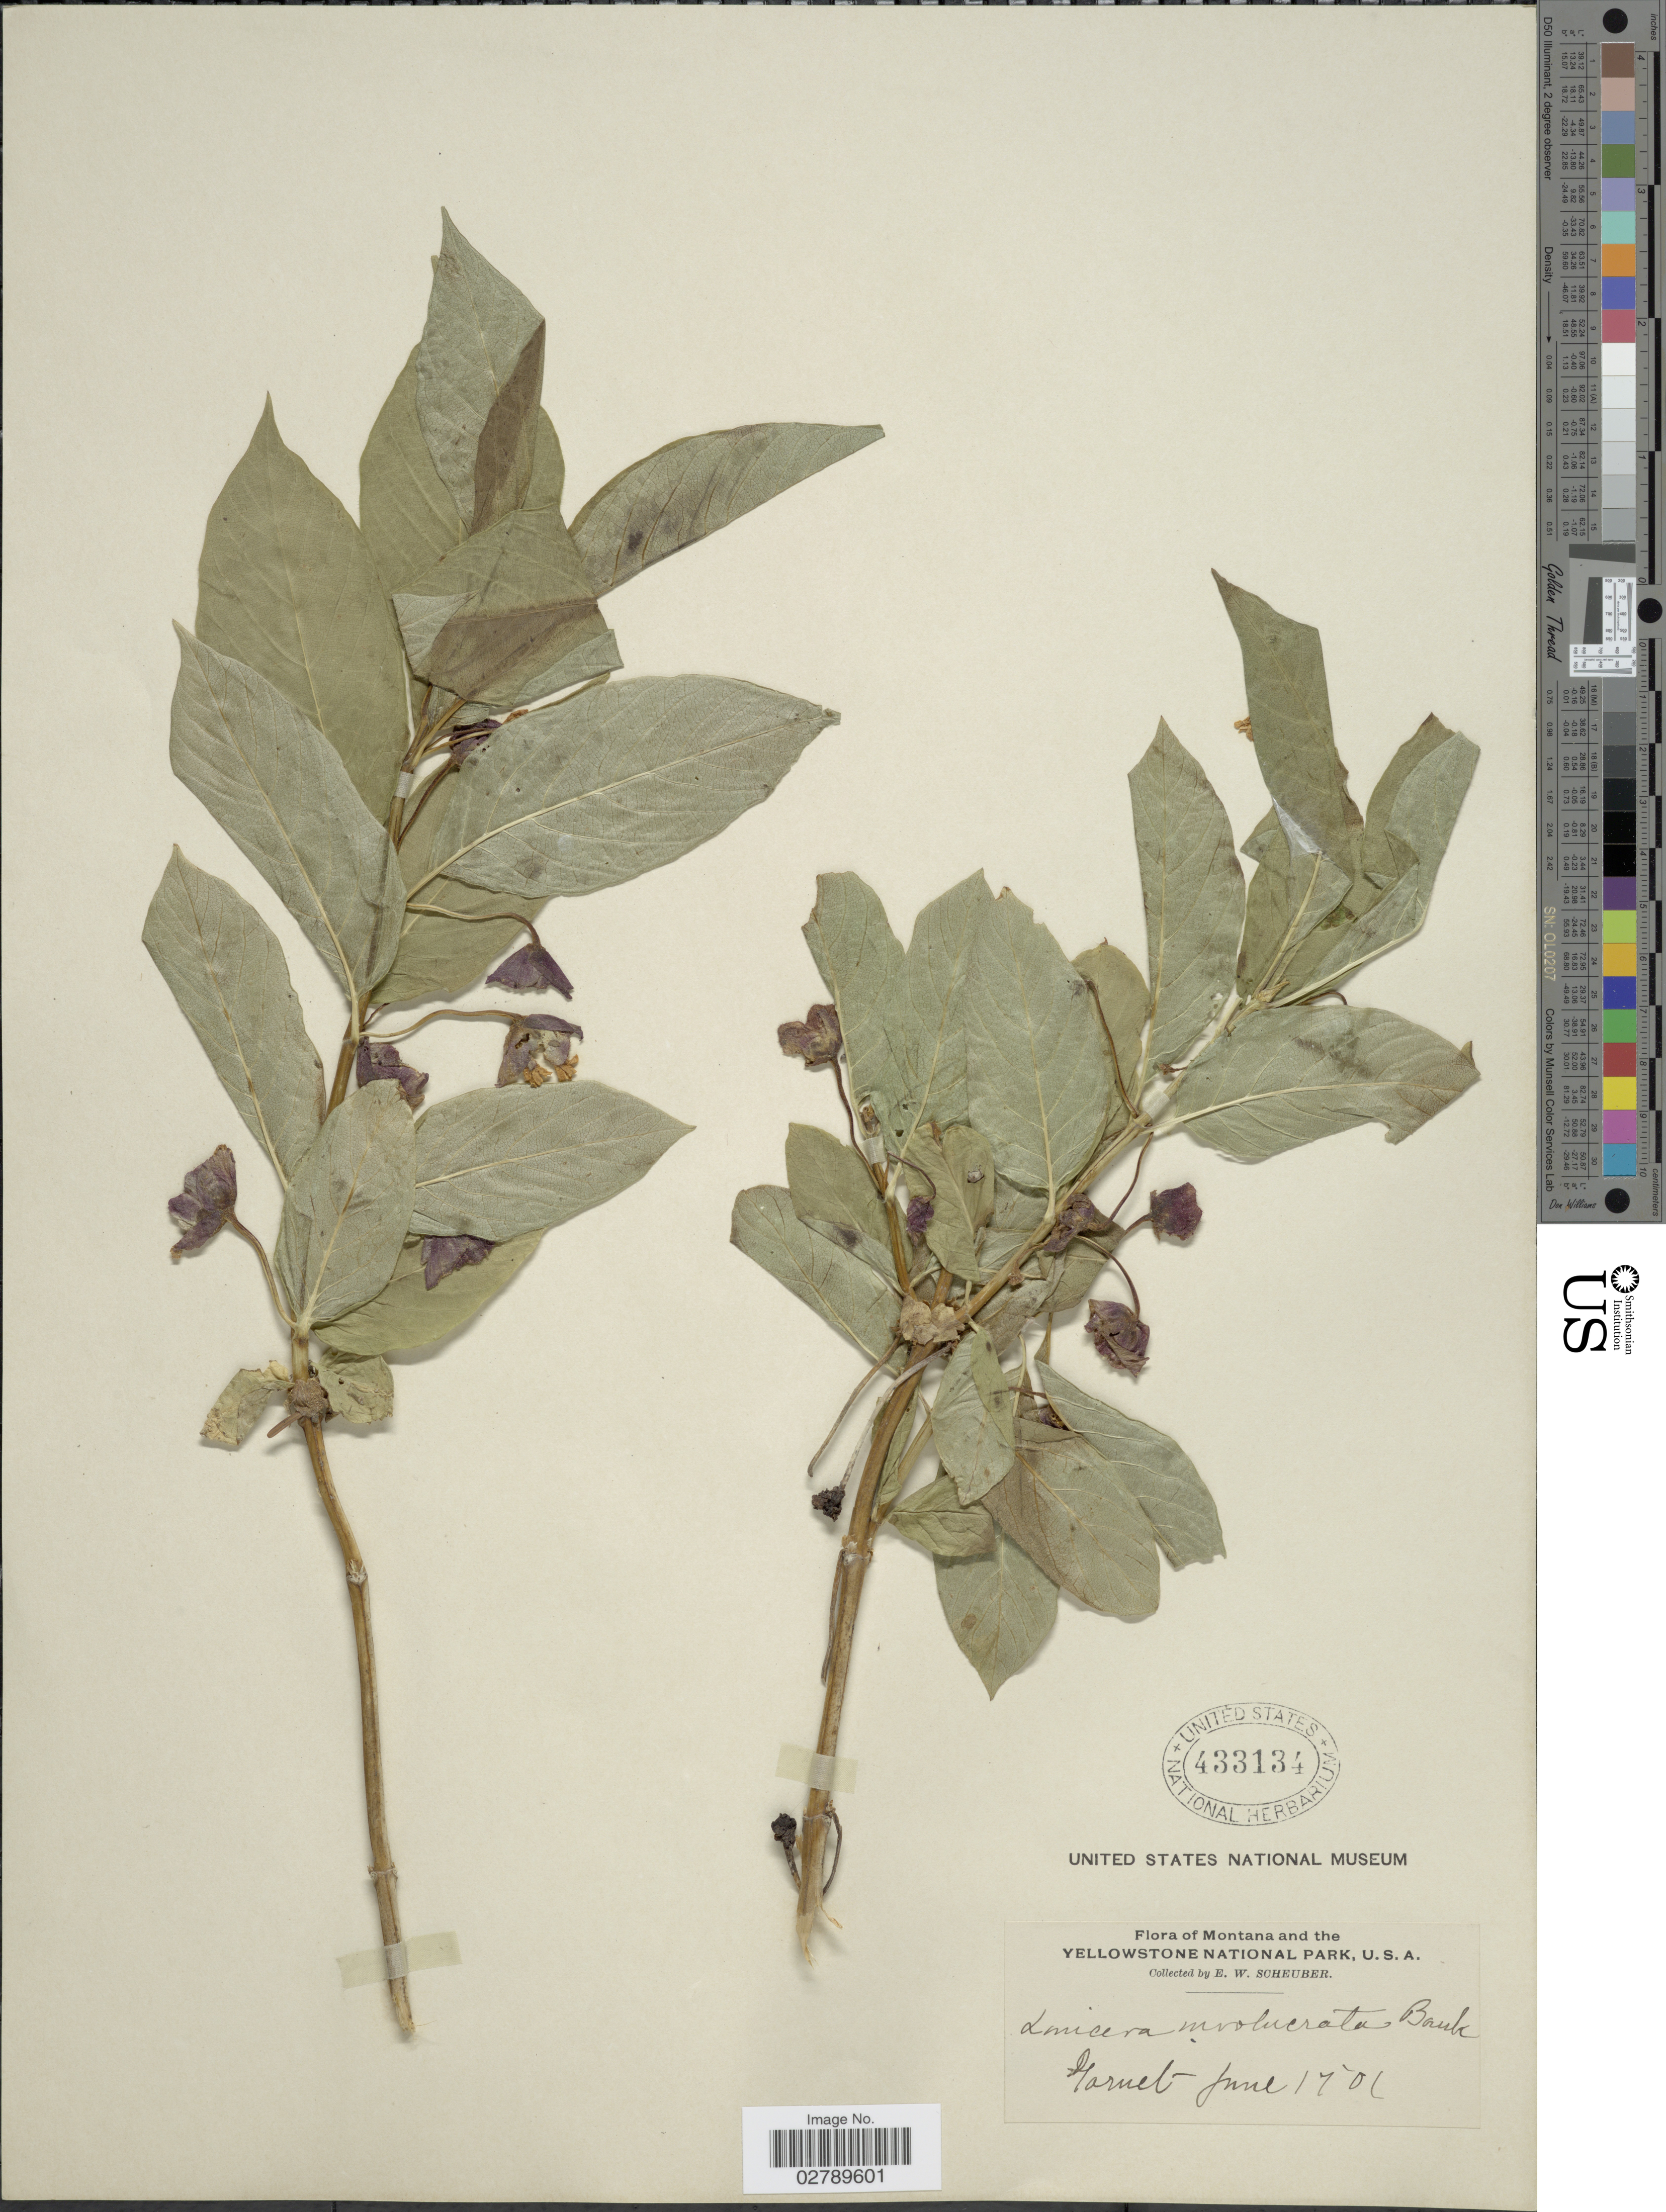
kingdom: Plantae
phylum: Tracheophyta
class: Magnoliopsida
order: Dipsacales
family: Caprifoliaceae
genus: Lonicera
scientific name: Lonicera involucrata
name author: (Richardson) Banks ex Spreng.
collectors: E. Scheuber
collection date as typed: Transcribed d/m/y: 17/6/1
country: United States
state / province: Montana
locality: Yellowstone National Park. Garnet.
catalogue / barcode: US 433134